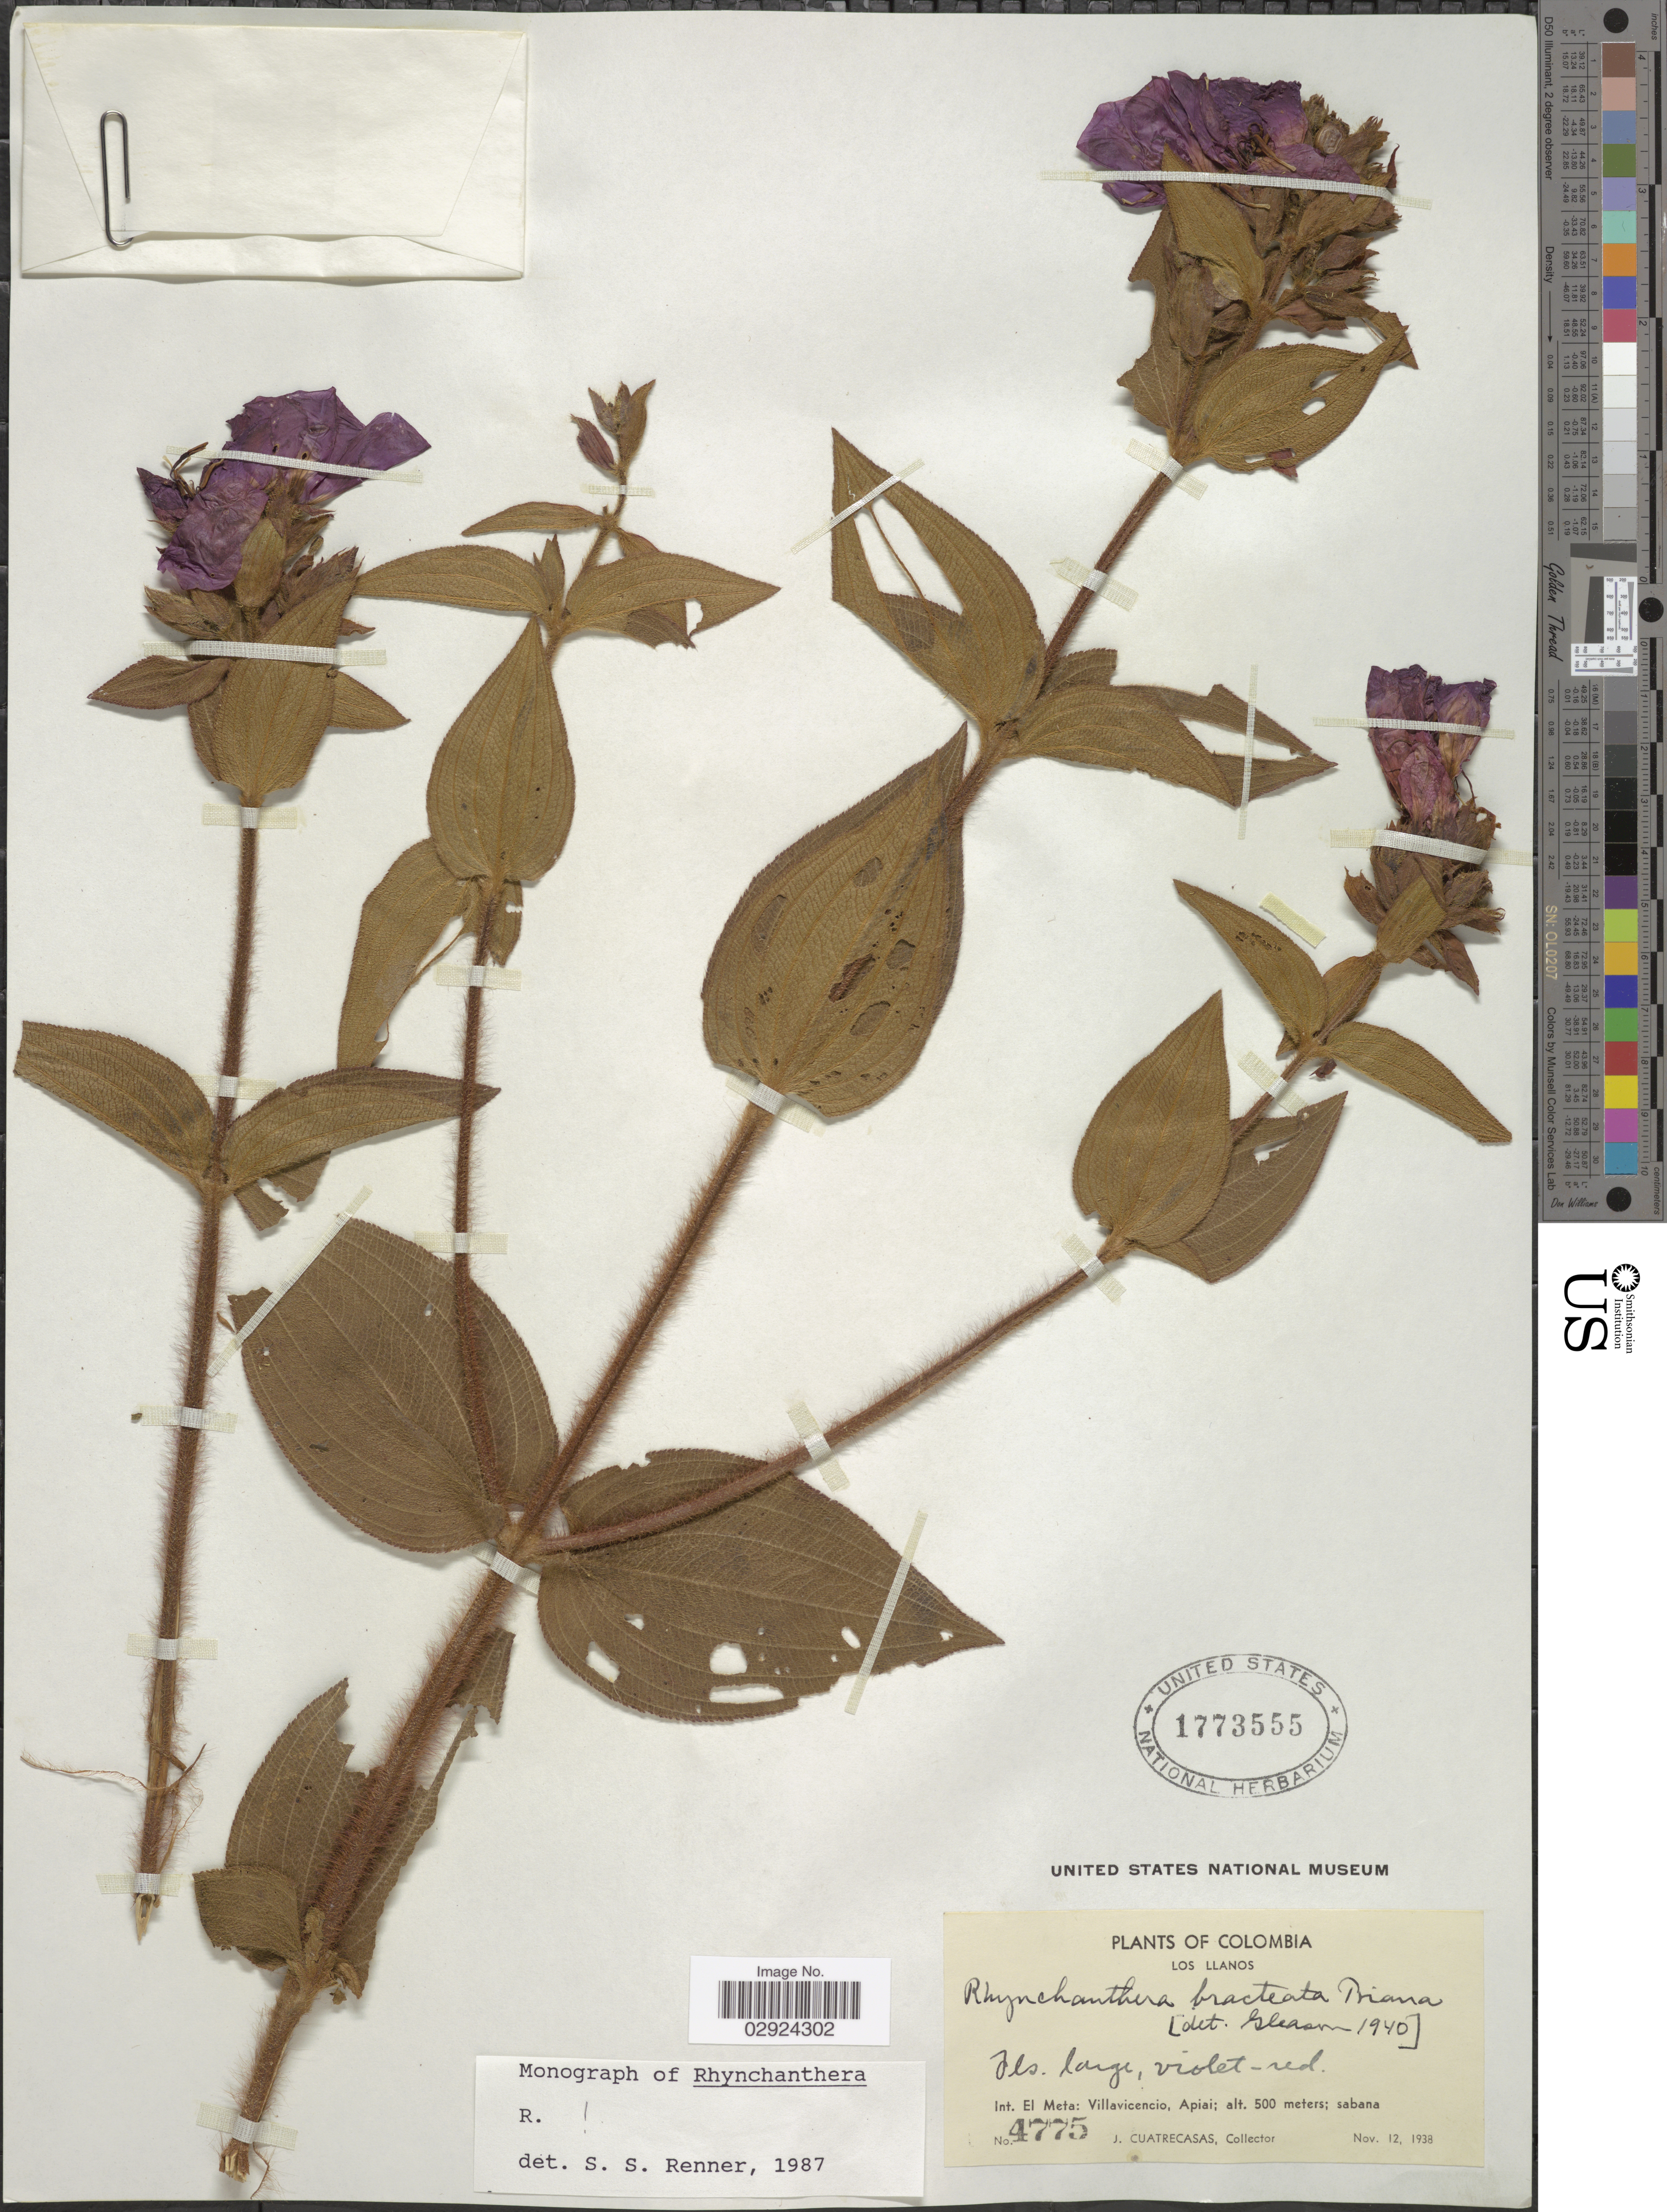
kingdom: Plantae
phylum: Tracheophyta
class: Magnoliopsida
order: Myrtales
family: Melastomataceae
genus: Rhynchanthera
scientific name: Rhynchanthera bracteata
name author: Triana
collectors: J. Cuatrecasas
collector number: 4775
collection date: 1938-11-12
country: Colombia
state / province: Meta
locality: Los Llanos, Int. El Meta: Villavicencio. Apiai.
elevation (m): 500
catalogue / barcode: US 1773555